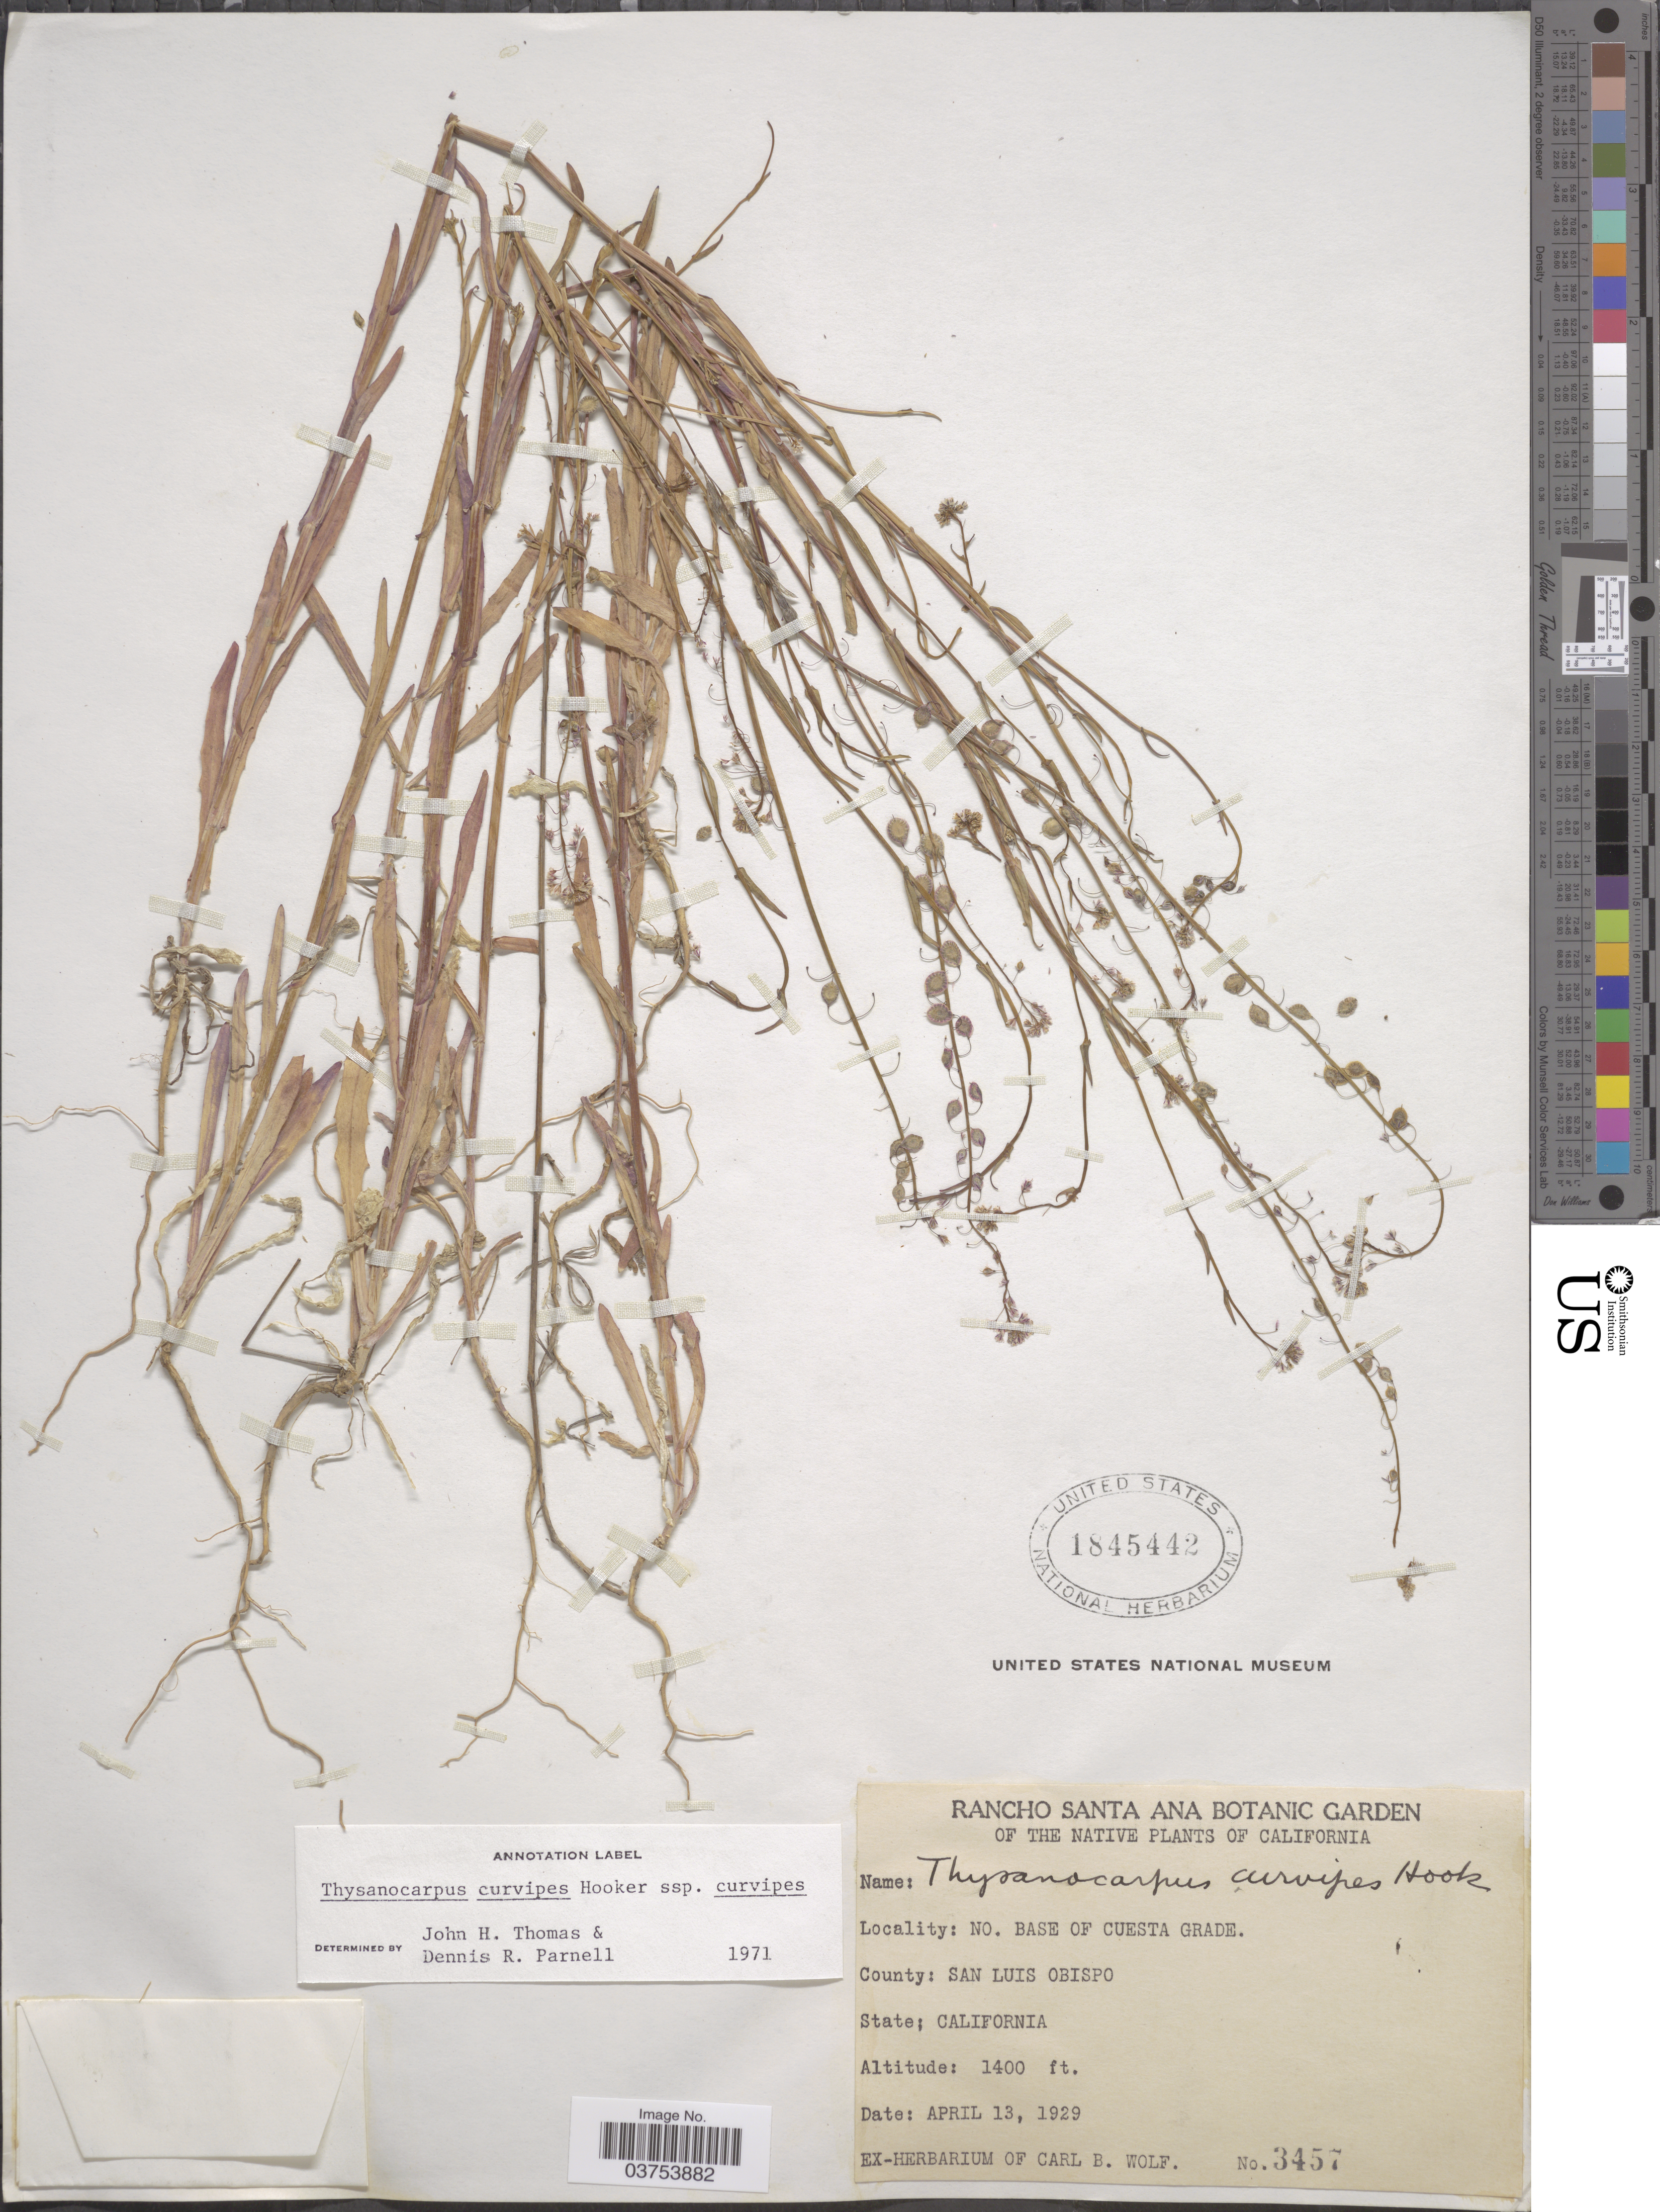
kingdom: Plantae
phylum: Tracheophyta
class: Magnoliopsida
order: Brassicales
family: Brassicaceae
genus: Thysanocarpus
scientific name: Thysanocarpus curvipes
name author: Hook.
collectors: ex herb. Carl B. Wolf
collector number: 3457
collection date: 1929-04-13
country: United States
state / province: California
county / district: San Luis Obispo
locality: No. base of Cuesta Grade. County: San Luis Obispo.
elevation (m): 427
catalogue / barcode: US 1845442